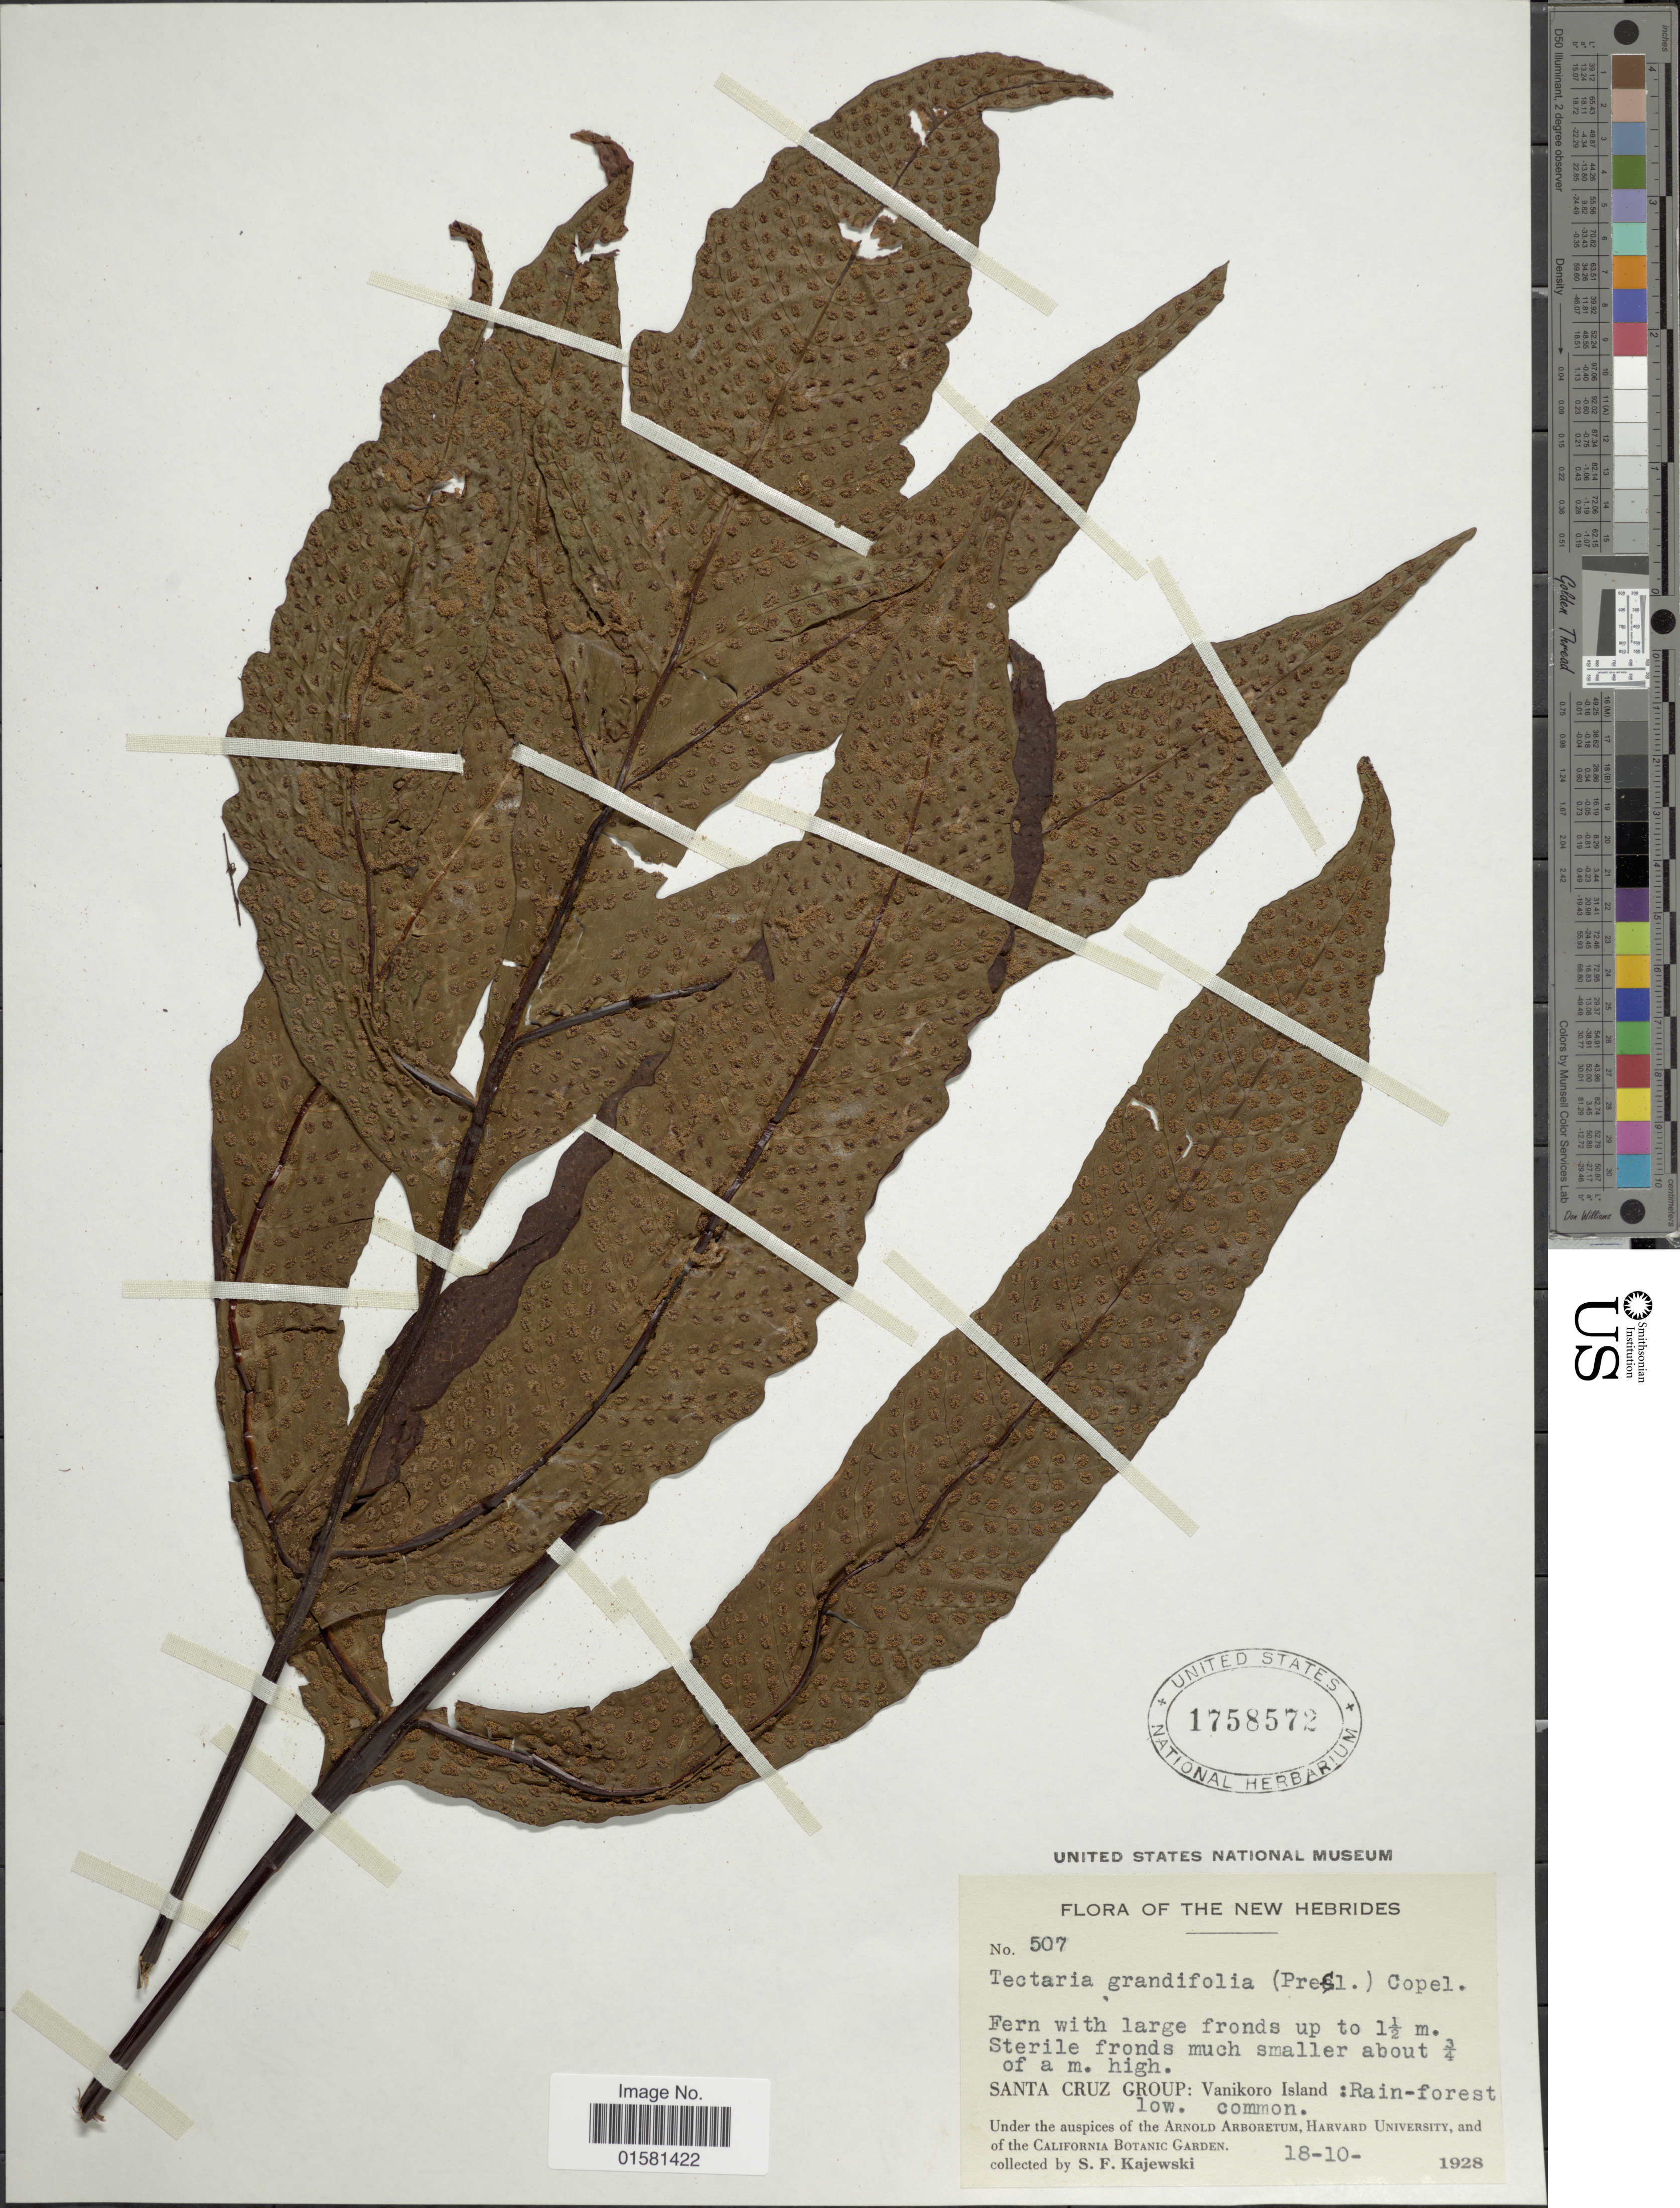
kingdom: Plantae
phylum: Tracheophyta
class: Polypodiopsida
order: Polypodiales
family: Tectariaceae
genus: Tectaria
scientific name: Tectaria grandifolia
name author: (C. Presl) Copel.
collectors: S. Kajewski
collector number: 507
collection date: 1928-10-18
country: Solomon Islands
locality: Santa Cruz Group: Vanikoro island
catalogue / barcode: US 1758572